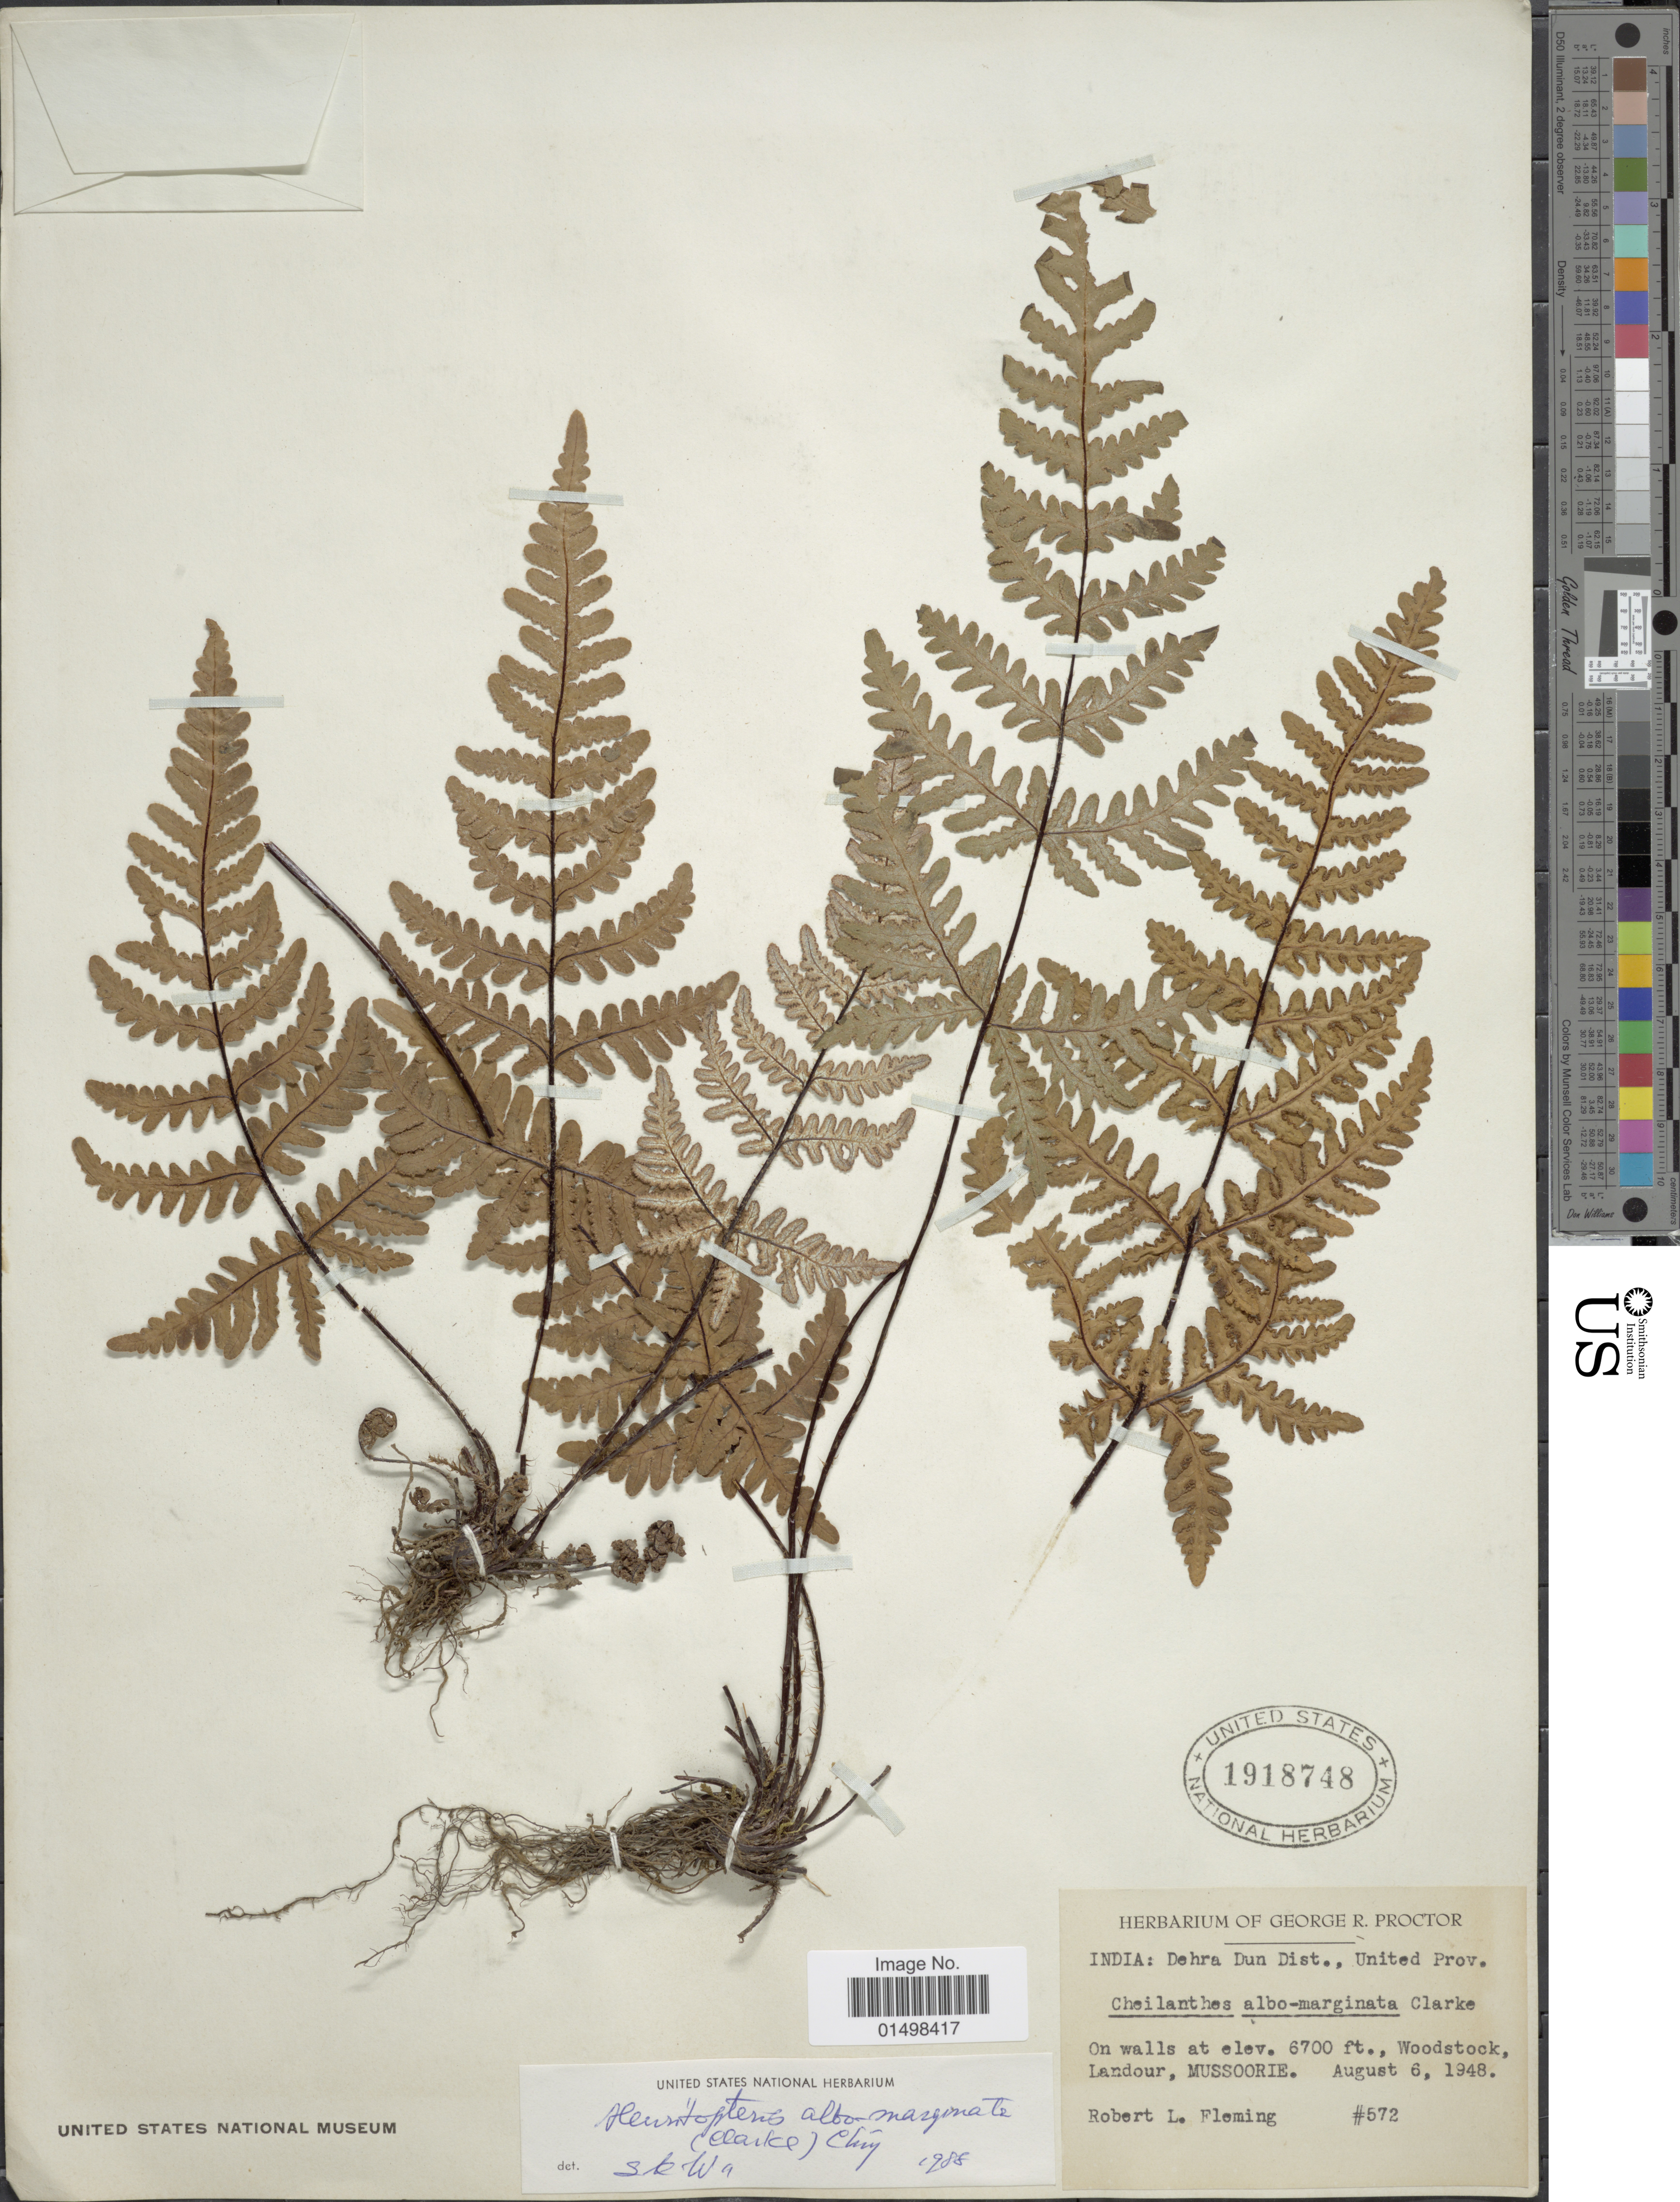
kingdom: Plantae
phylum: Tracheophyta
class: Polypodiopsida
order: Polypodiales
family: Pteridaceae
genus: Aleuritopteris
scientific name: Aleuritopteris albomarginata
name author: (C.B. Clarke) Ching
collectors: R. Fleming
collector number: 572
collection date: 1948-08-06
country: India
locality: Woodstock, Landour, Mussoorie.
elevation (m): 2042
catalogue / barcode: US 1918748